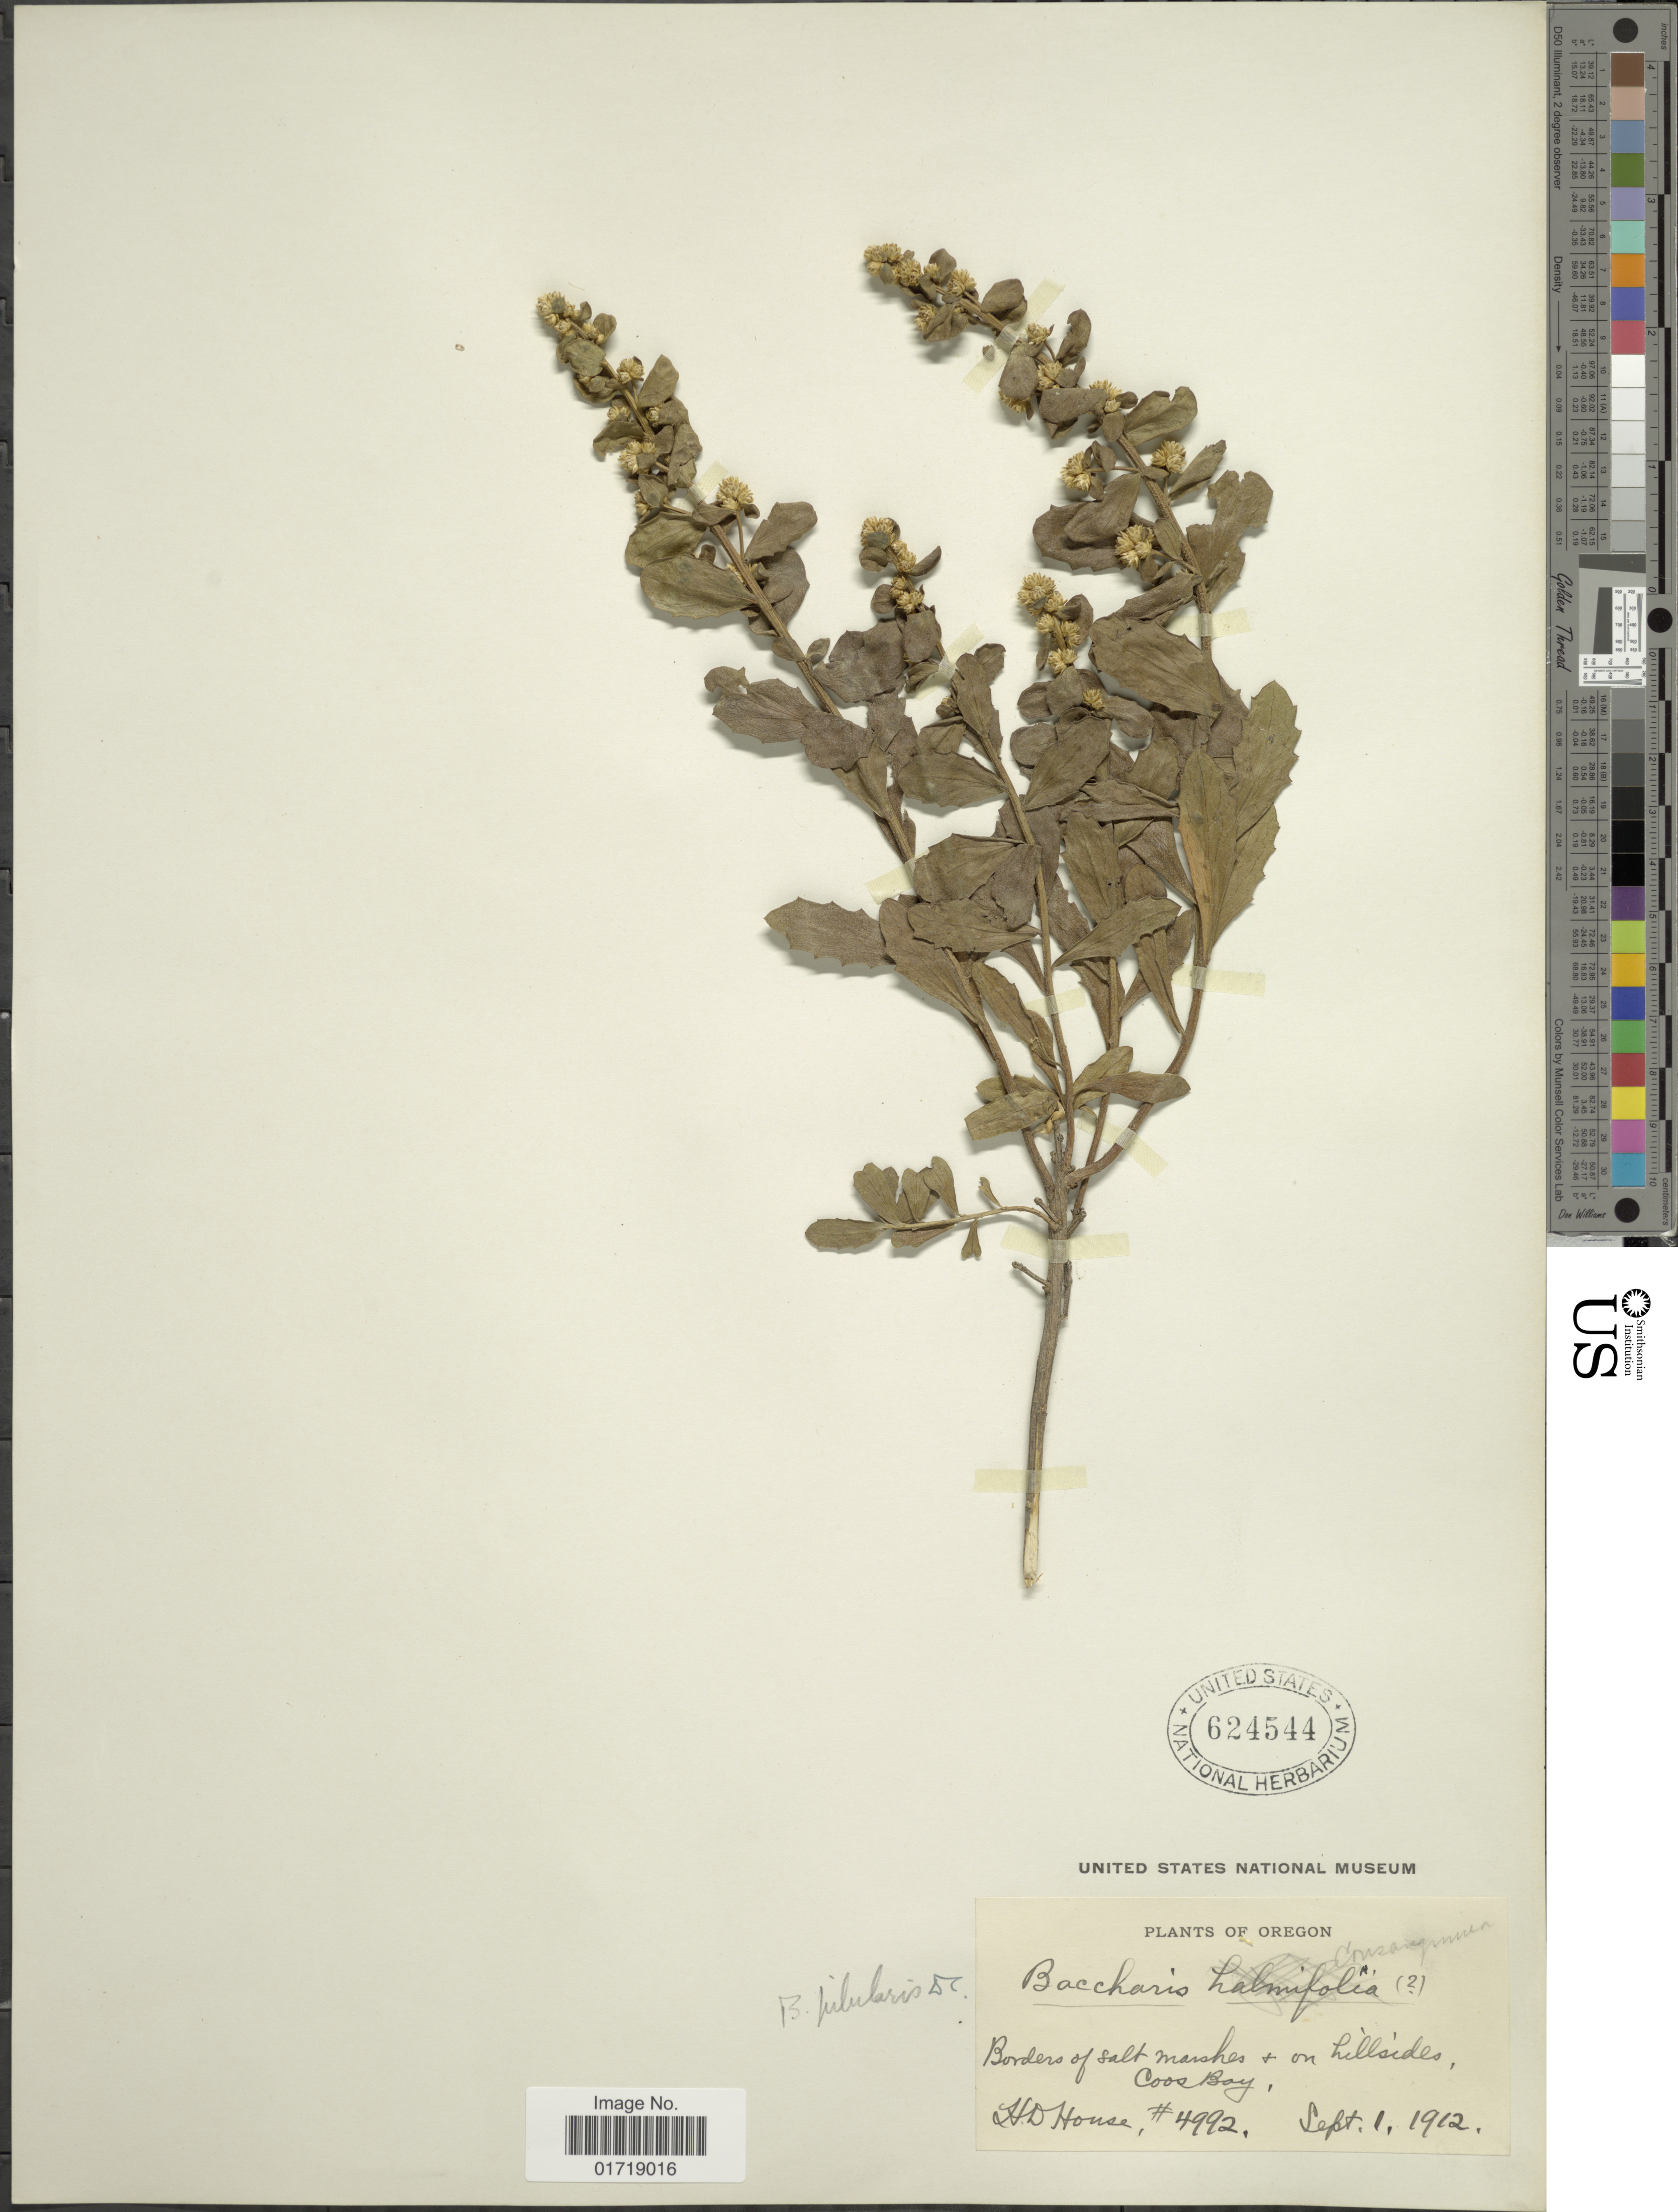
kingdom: Plantae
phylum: Tracheophyta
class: Magnoliopsida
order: Asterales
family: Asteraceae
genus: Baccharis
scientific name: Baccharis pilularis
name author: DC.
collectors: H. D. House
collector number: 4492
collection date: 1912-09-01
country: United States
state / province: Oregon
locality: Borders of Salt Marshes & on hillsides, Coos Bay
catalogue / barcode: US 624544